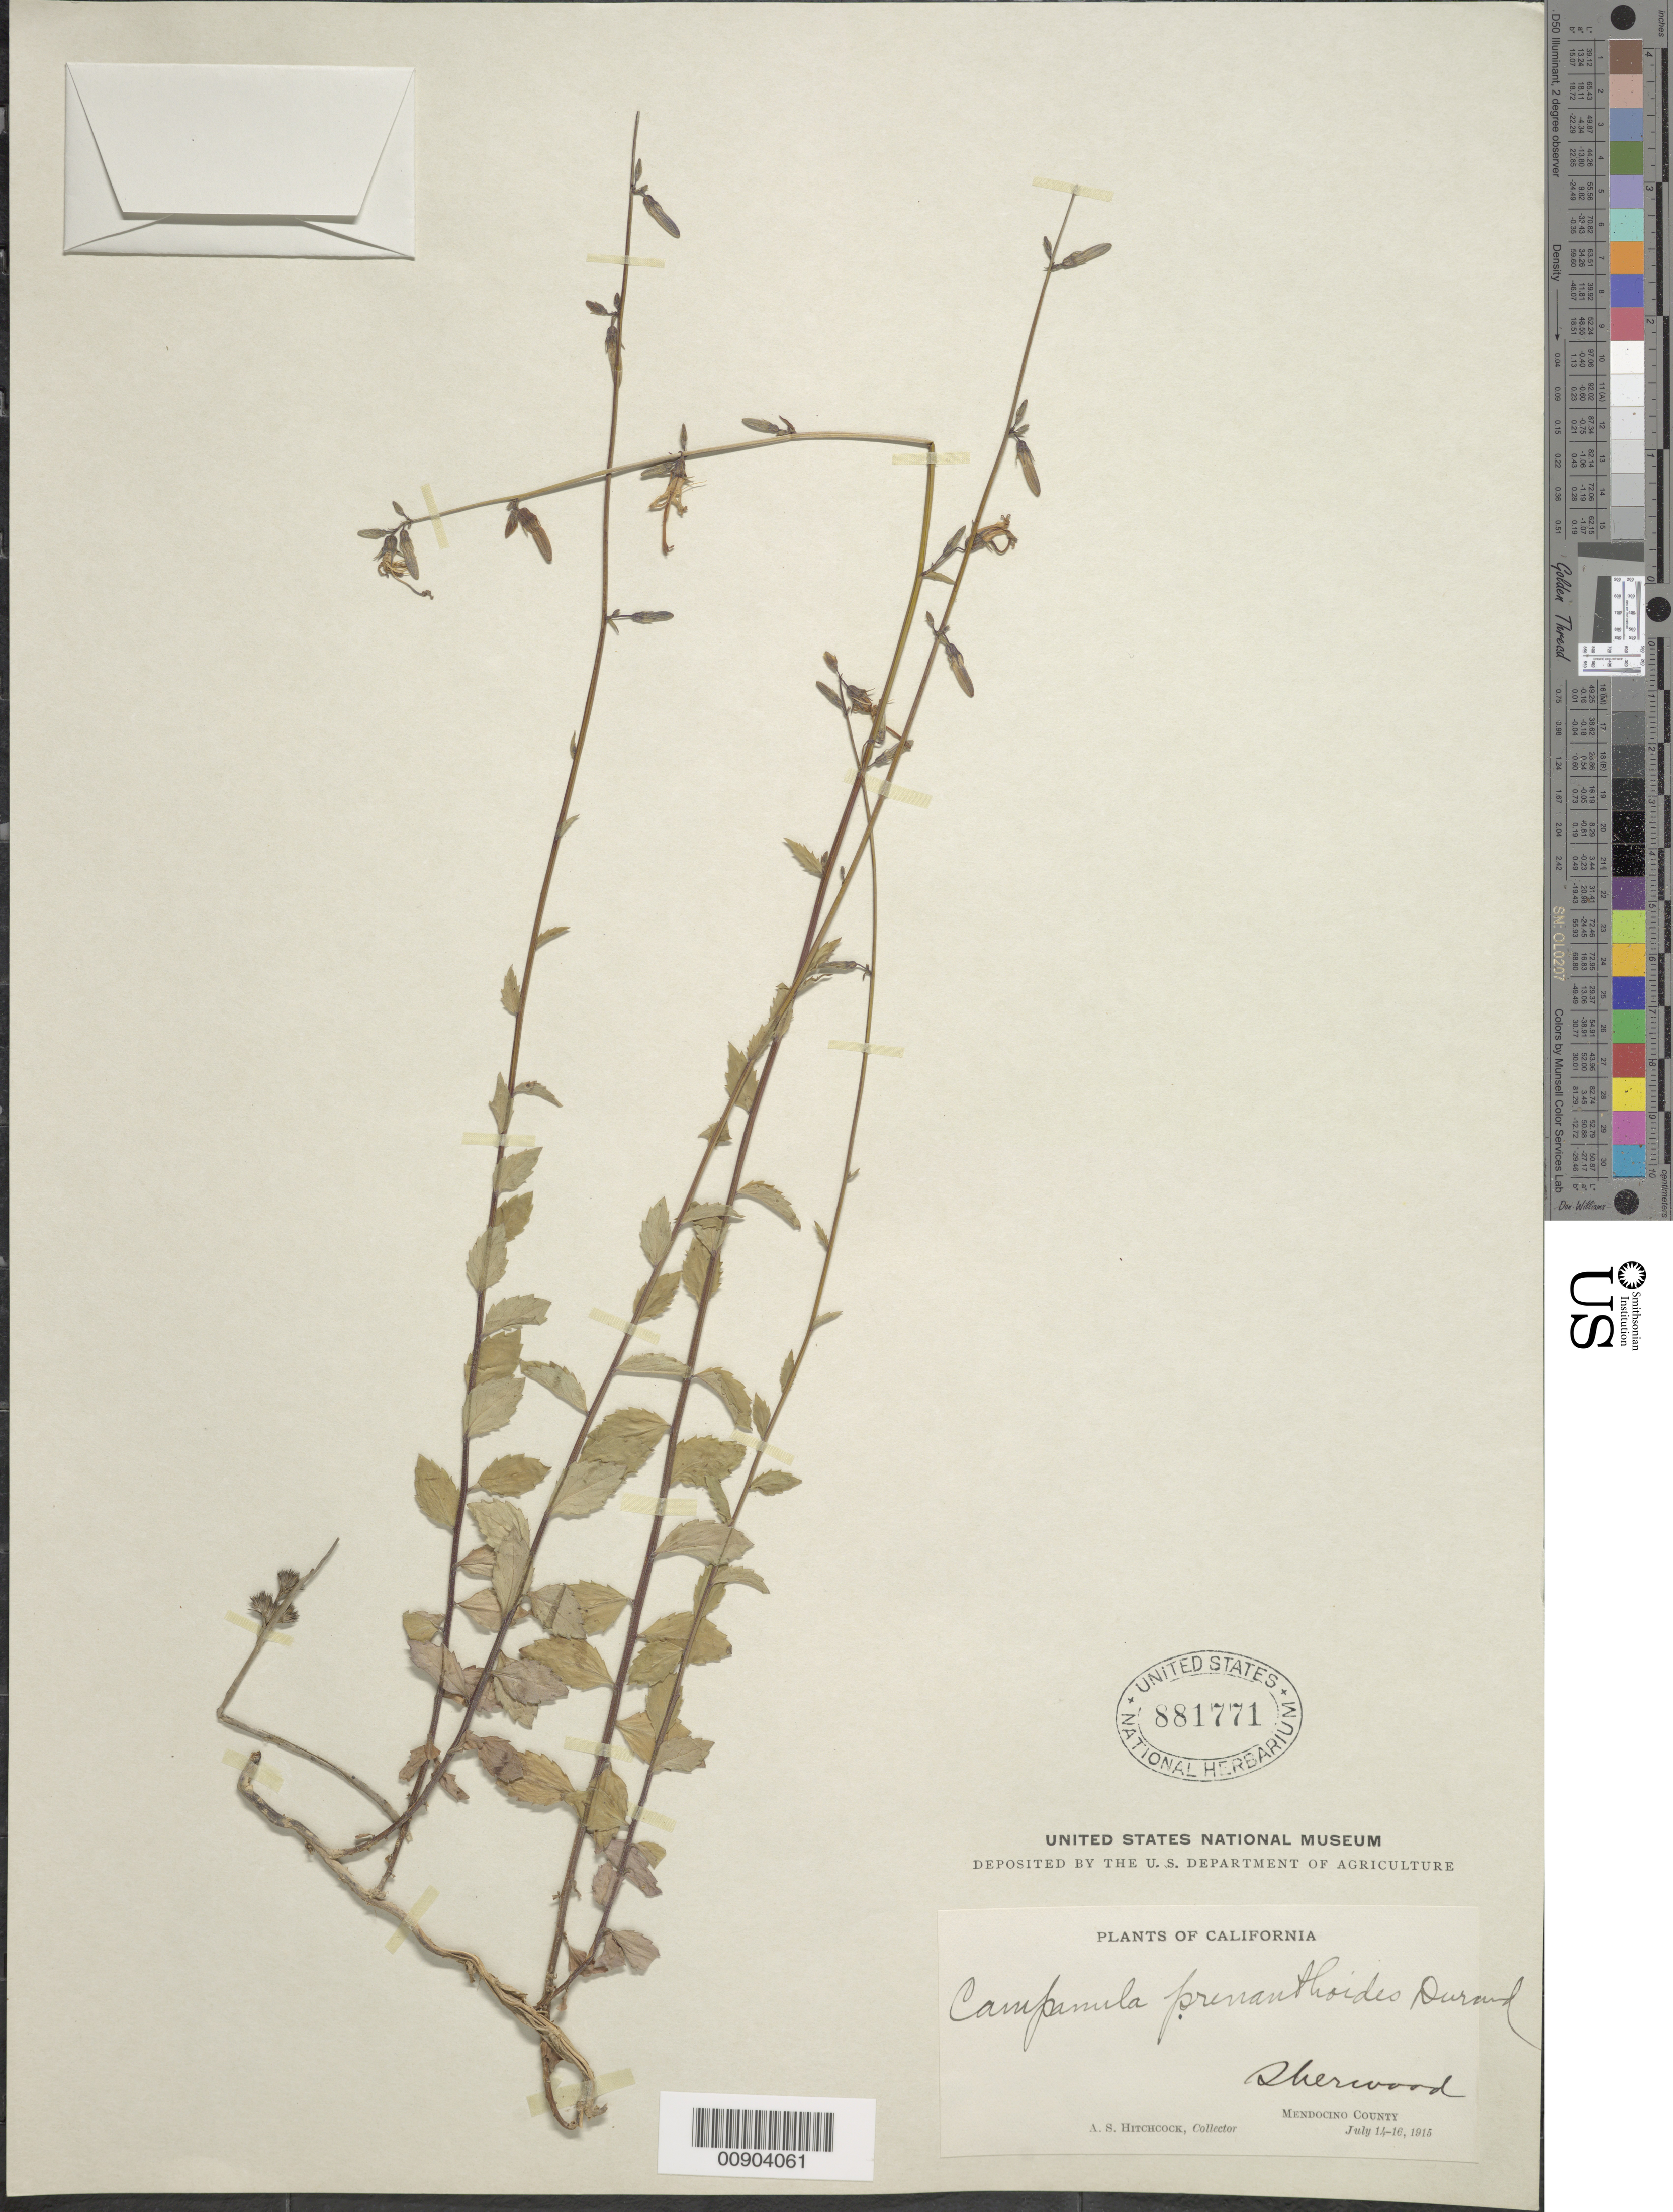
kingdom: Plantae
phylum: Tracheophyta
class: Magnoliopsida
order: Asterales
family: Campanulaceae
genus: Campanula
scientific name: Campanula prenanthoides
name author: Durand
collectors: A. S. Hitchcock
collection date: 1915-07-14/1915-07-16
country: United States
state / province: California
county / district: Mendocino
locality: Sherwood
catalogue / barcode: US 881771